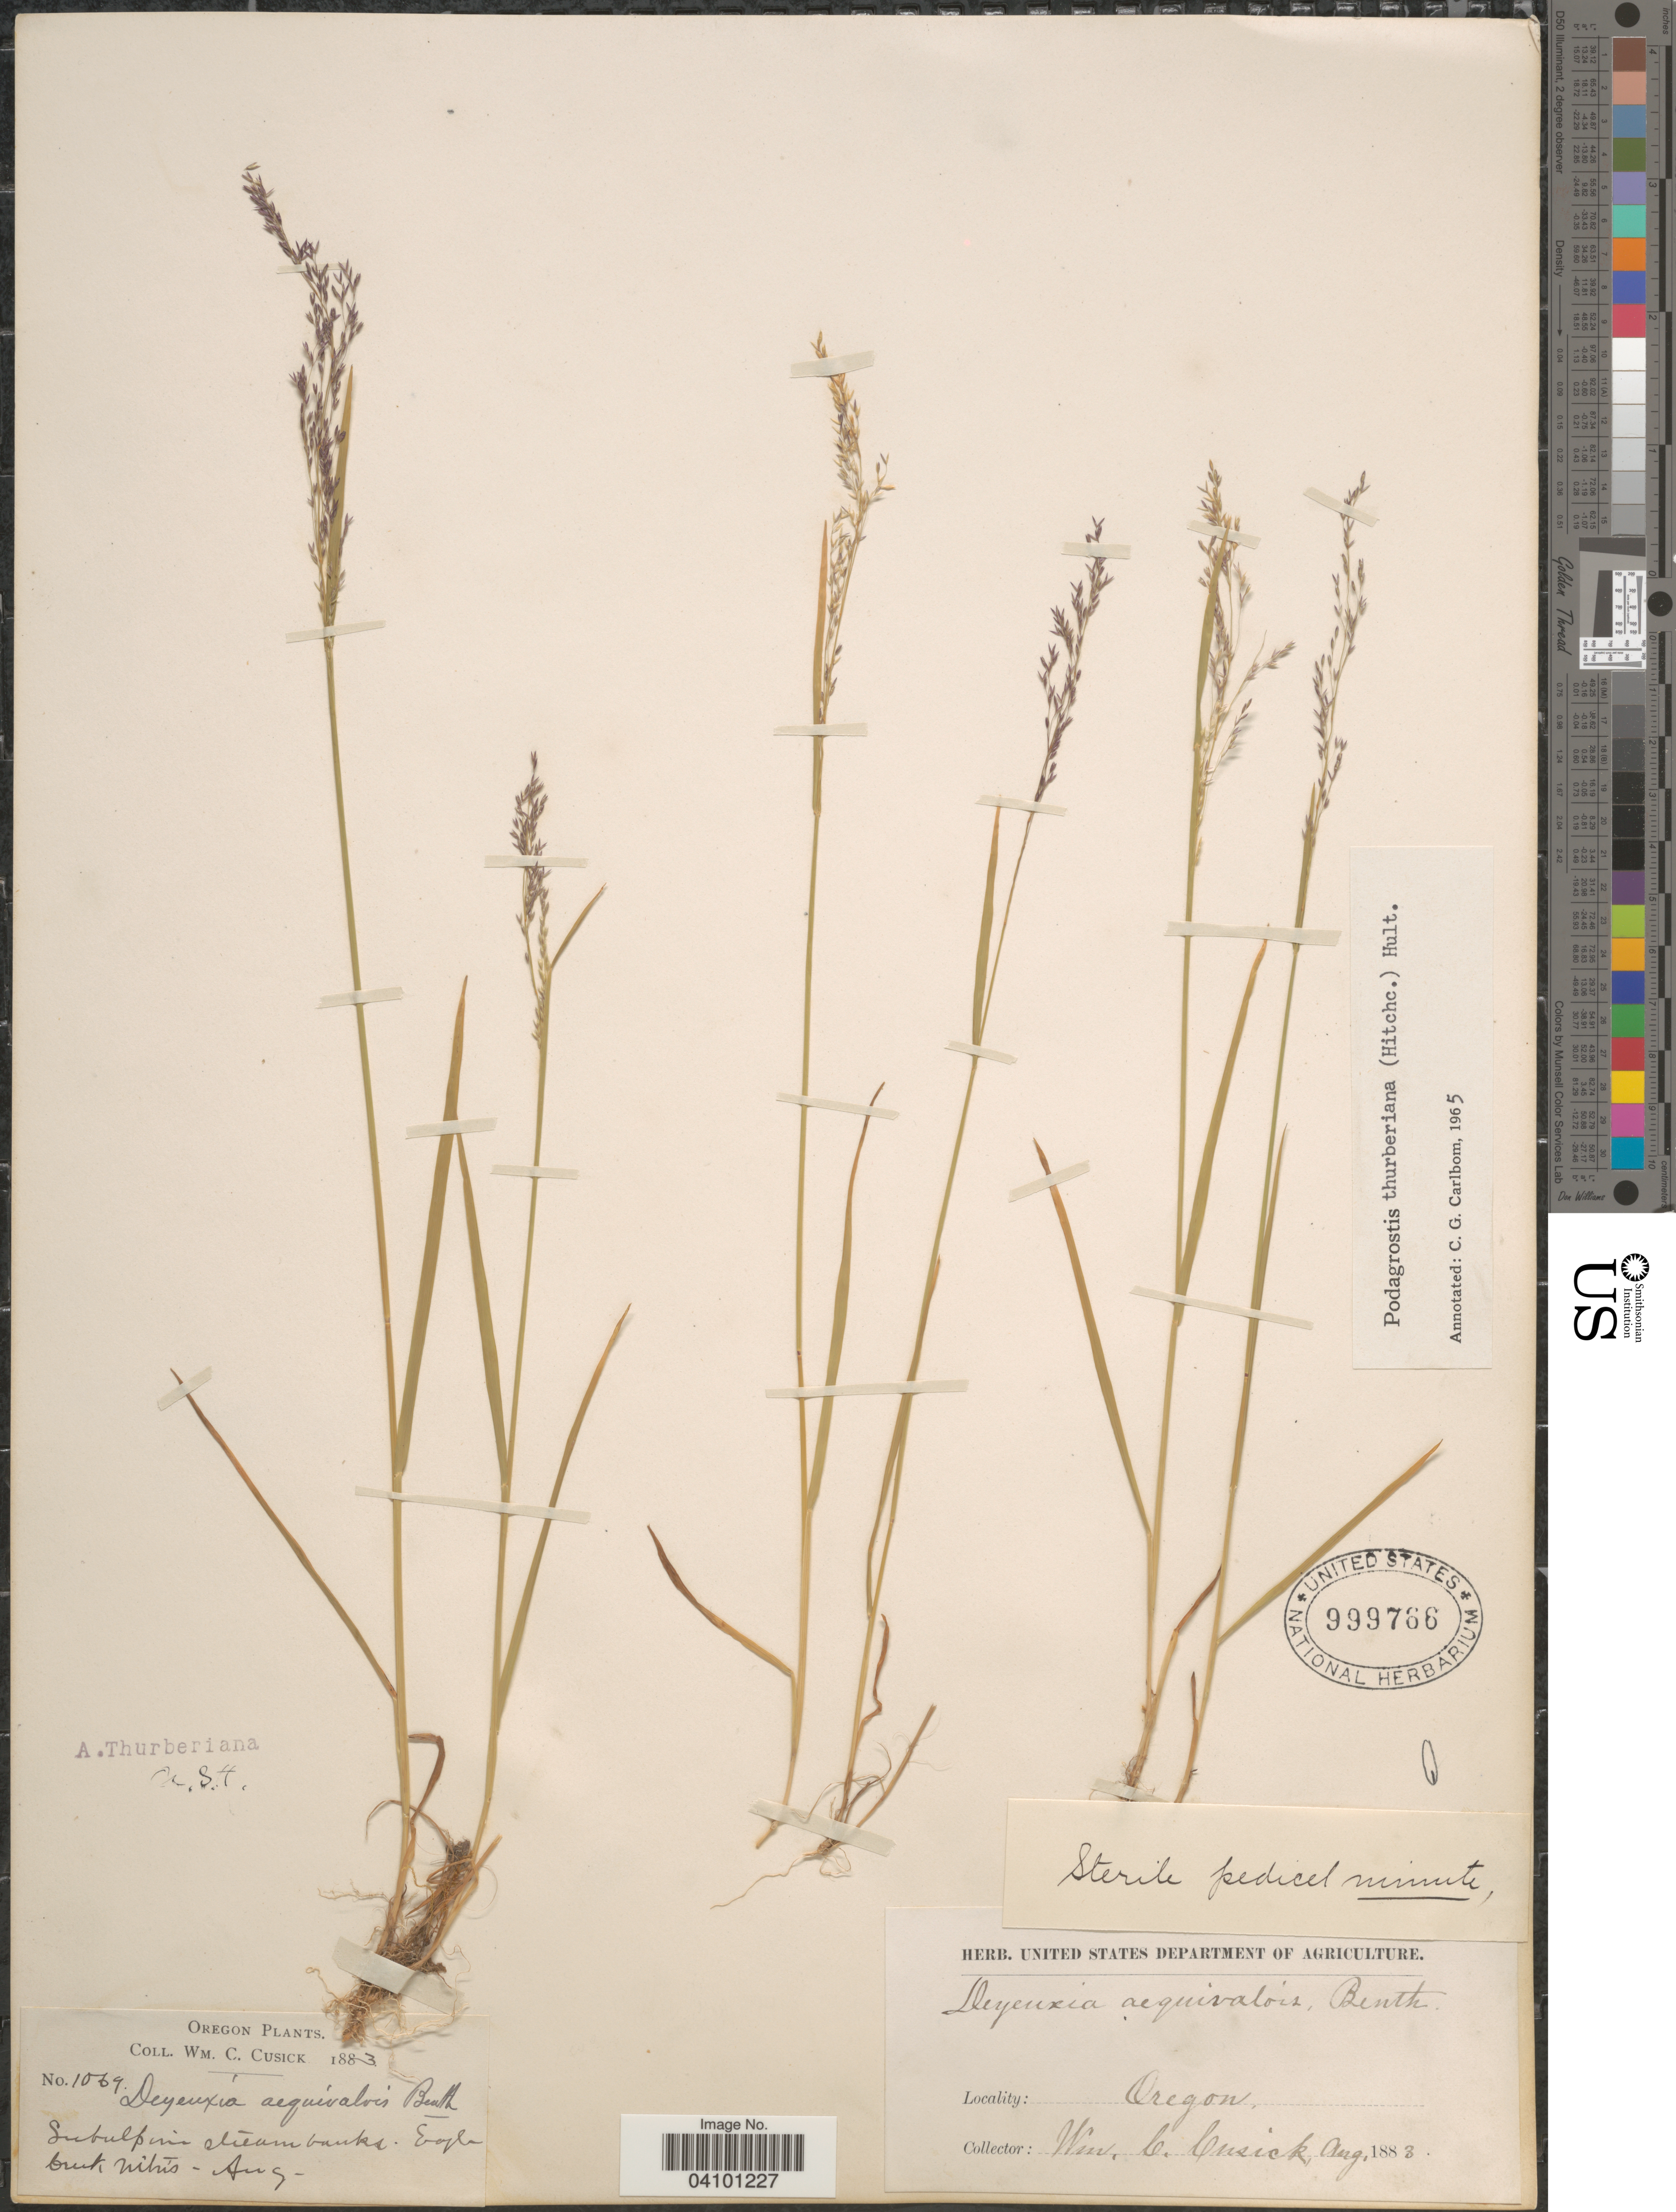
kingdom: Plantae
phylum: Tracheophyta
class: Liliopsida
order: Poales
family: Poaceae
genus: Podagrostis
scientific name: Podagrostis thurberiana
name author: Hitchc.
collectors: W. C. Cusick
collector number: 1064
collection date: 1883-08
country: United States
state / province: Oregon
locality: Eagle Creek Mtns.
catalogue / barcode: US 999766